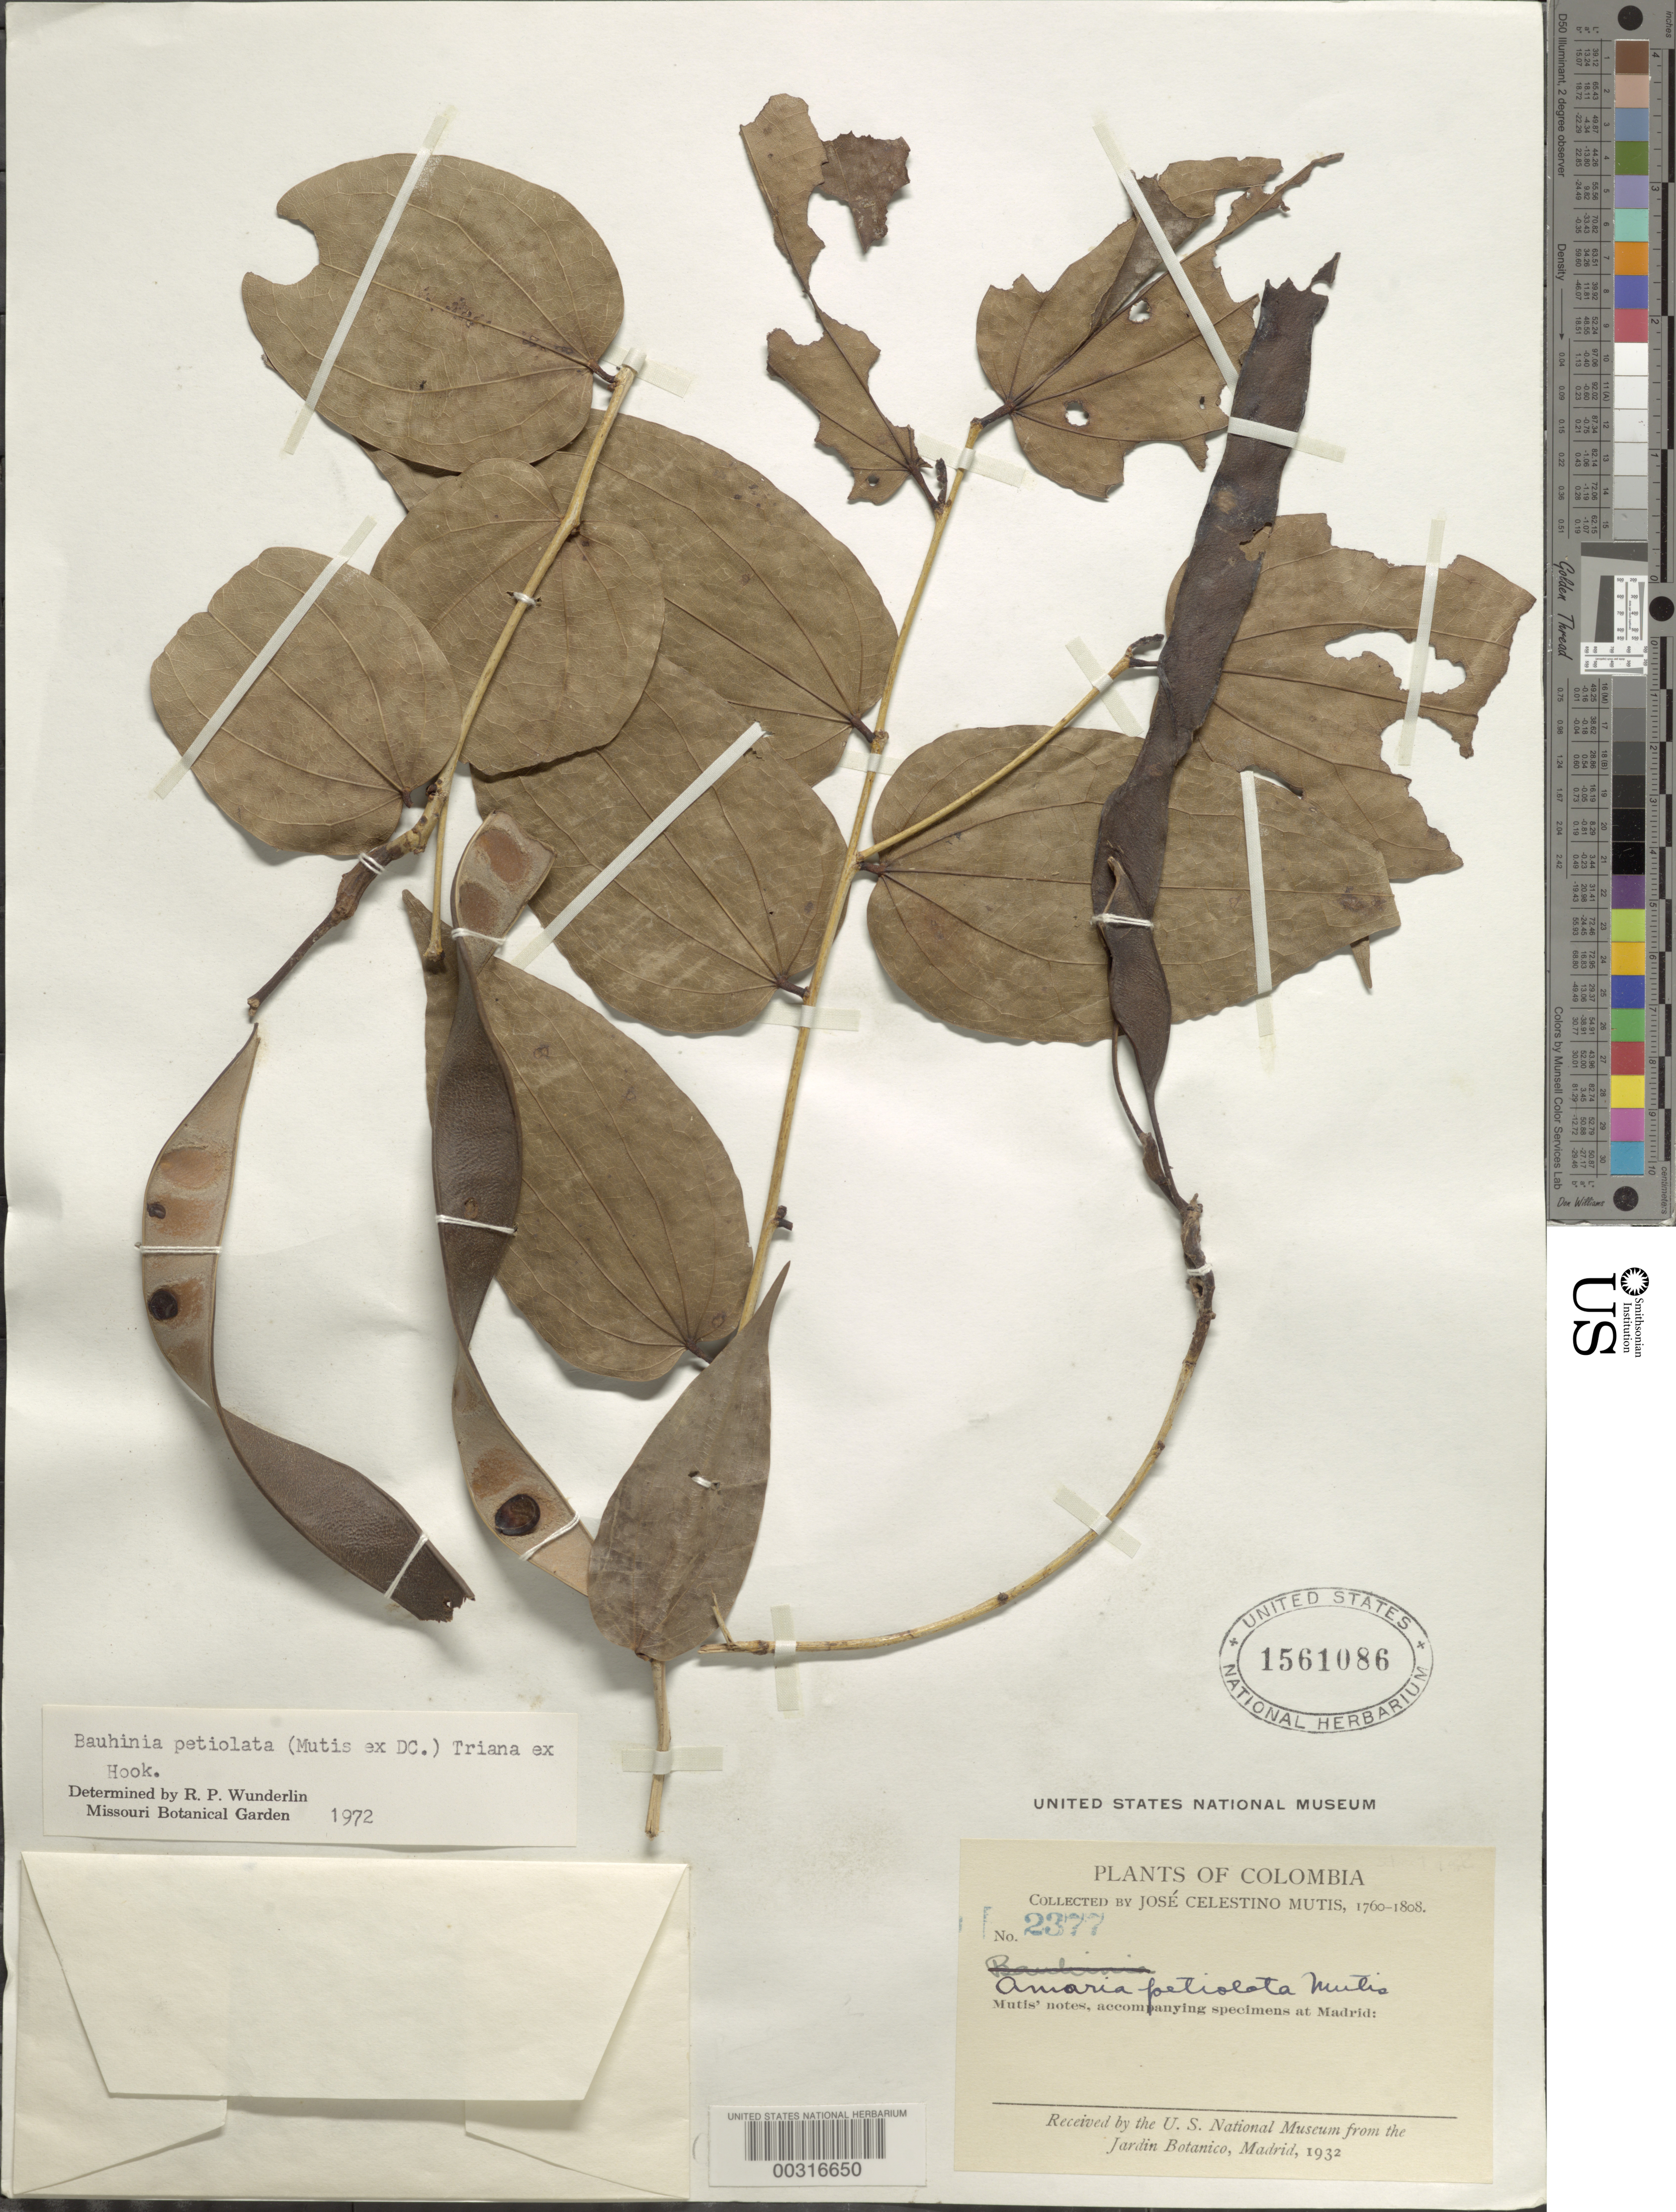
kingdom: Plantae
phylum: Tracheophyta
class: Magnoliopsida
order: Fabales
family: Fabaceae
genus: Bauhinia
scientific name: Bauhinia petiolata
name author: (S. Mutis ex DC.) Triana ex Hook.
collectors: J. C. B. Mutis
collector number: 2377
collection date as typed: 1760 to -- -- 1808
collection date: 1760/1808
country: Colombia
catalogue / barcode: US 1561086